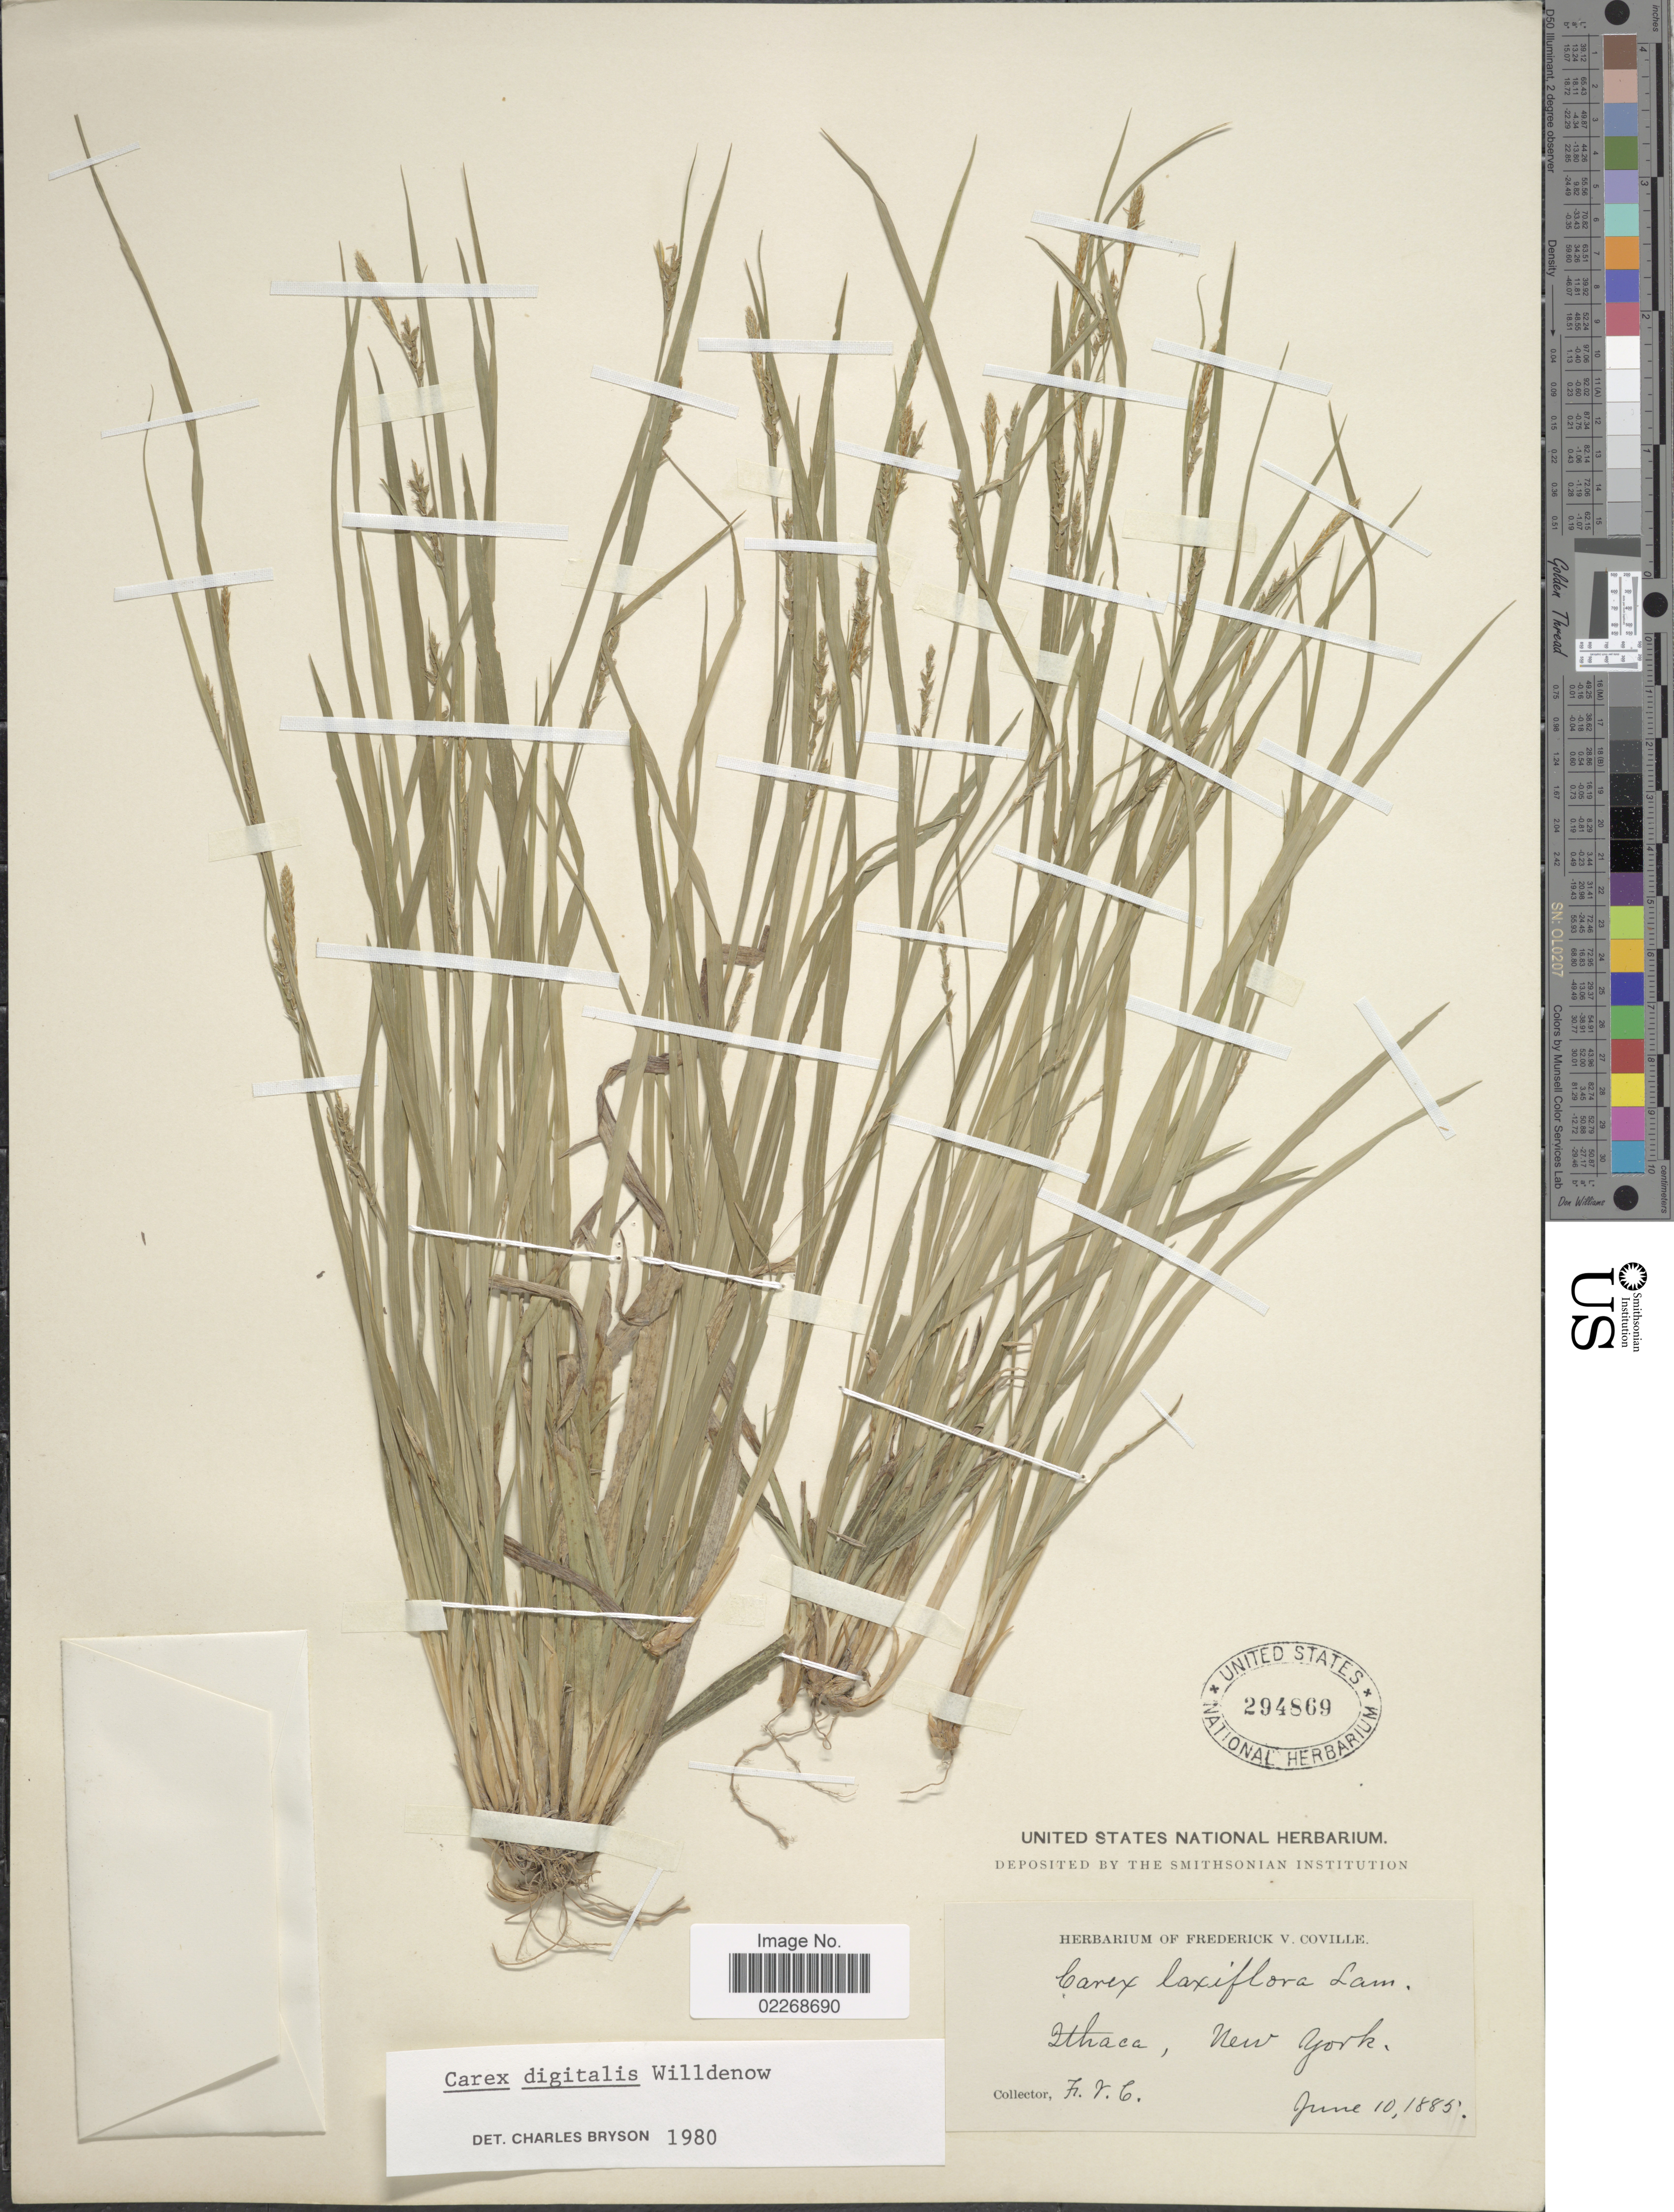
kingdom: Plantae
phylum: Tracheophyta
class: Liliopsida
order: Poales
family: Cyperaceae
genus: Carex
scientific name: Carex digitalis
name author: Willd.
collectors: F. V. Coville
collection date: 1885-06-10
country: United States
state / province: New York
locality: Ithaca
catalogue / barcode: US 294869